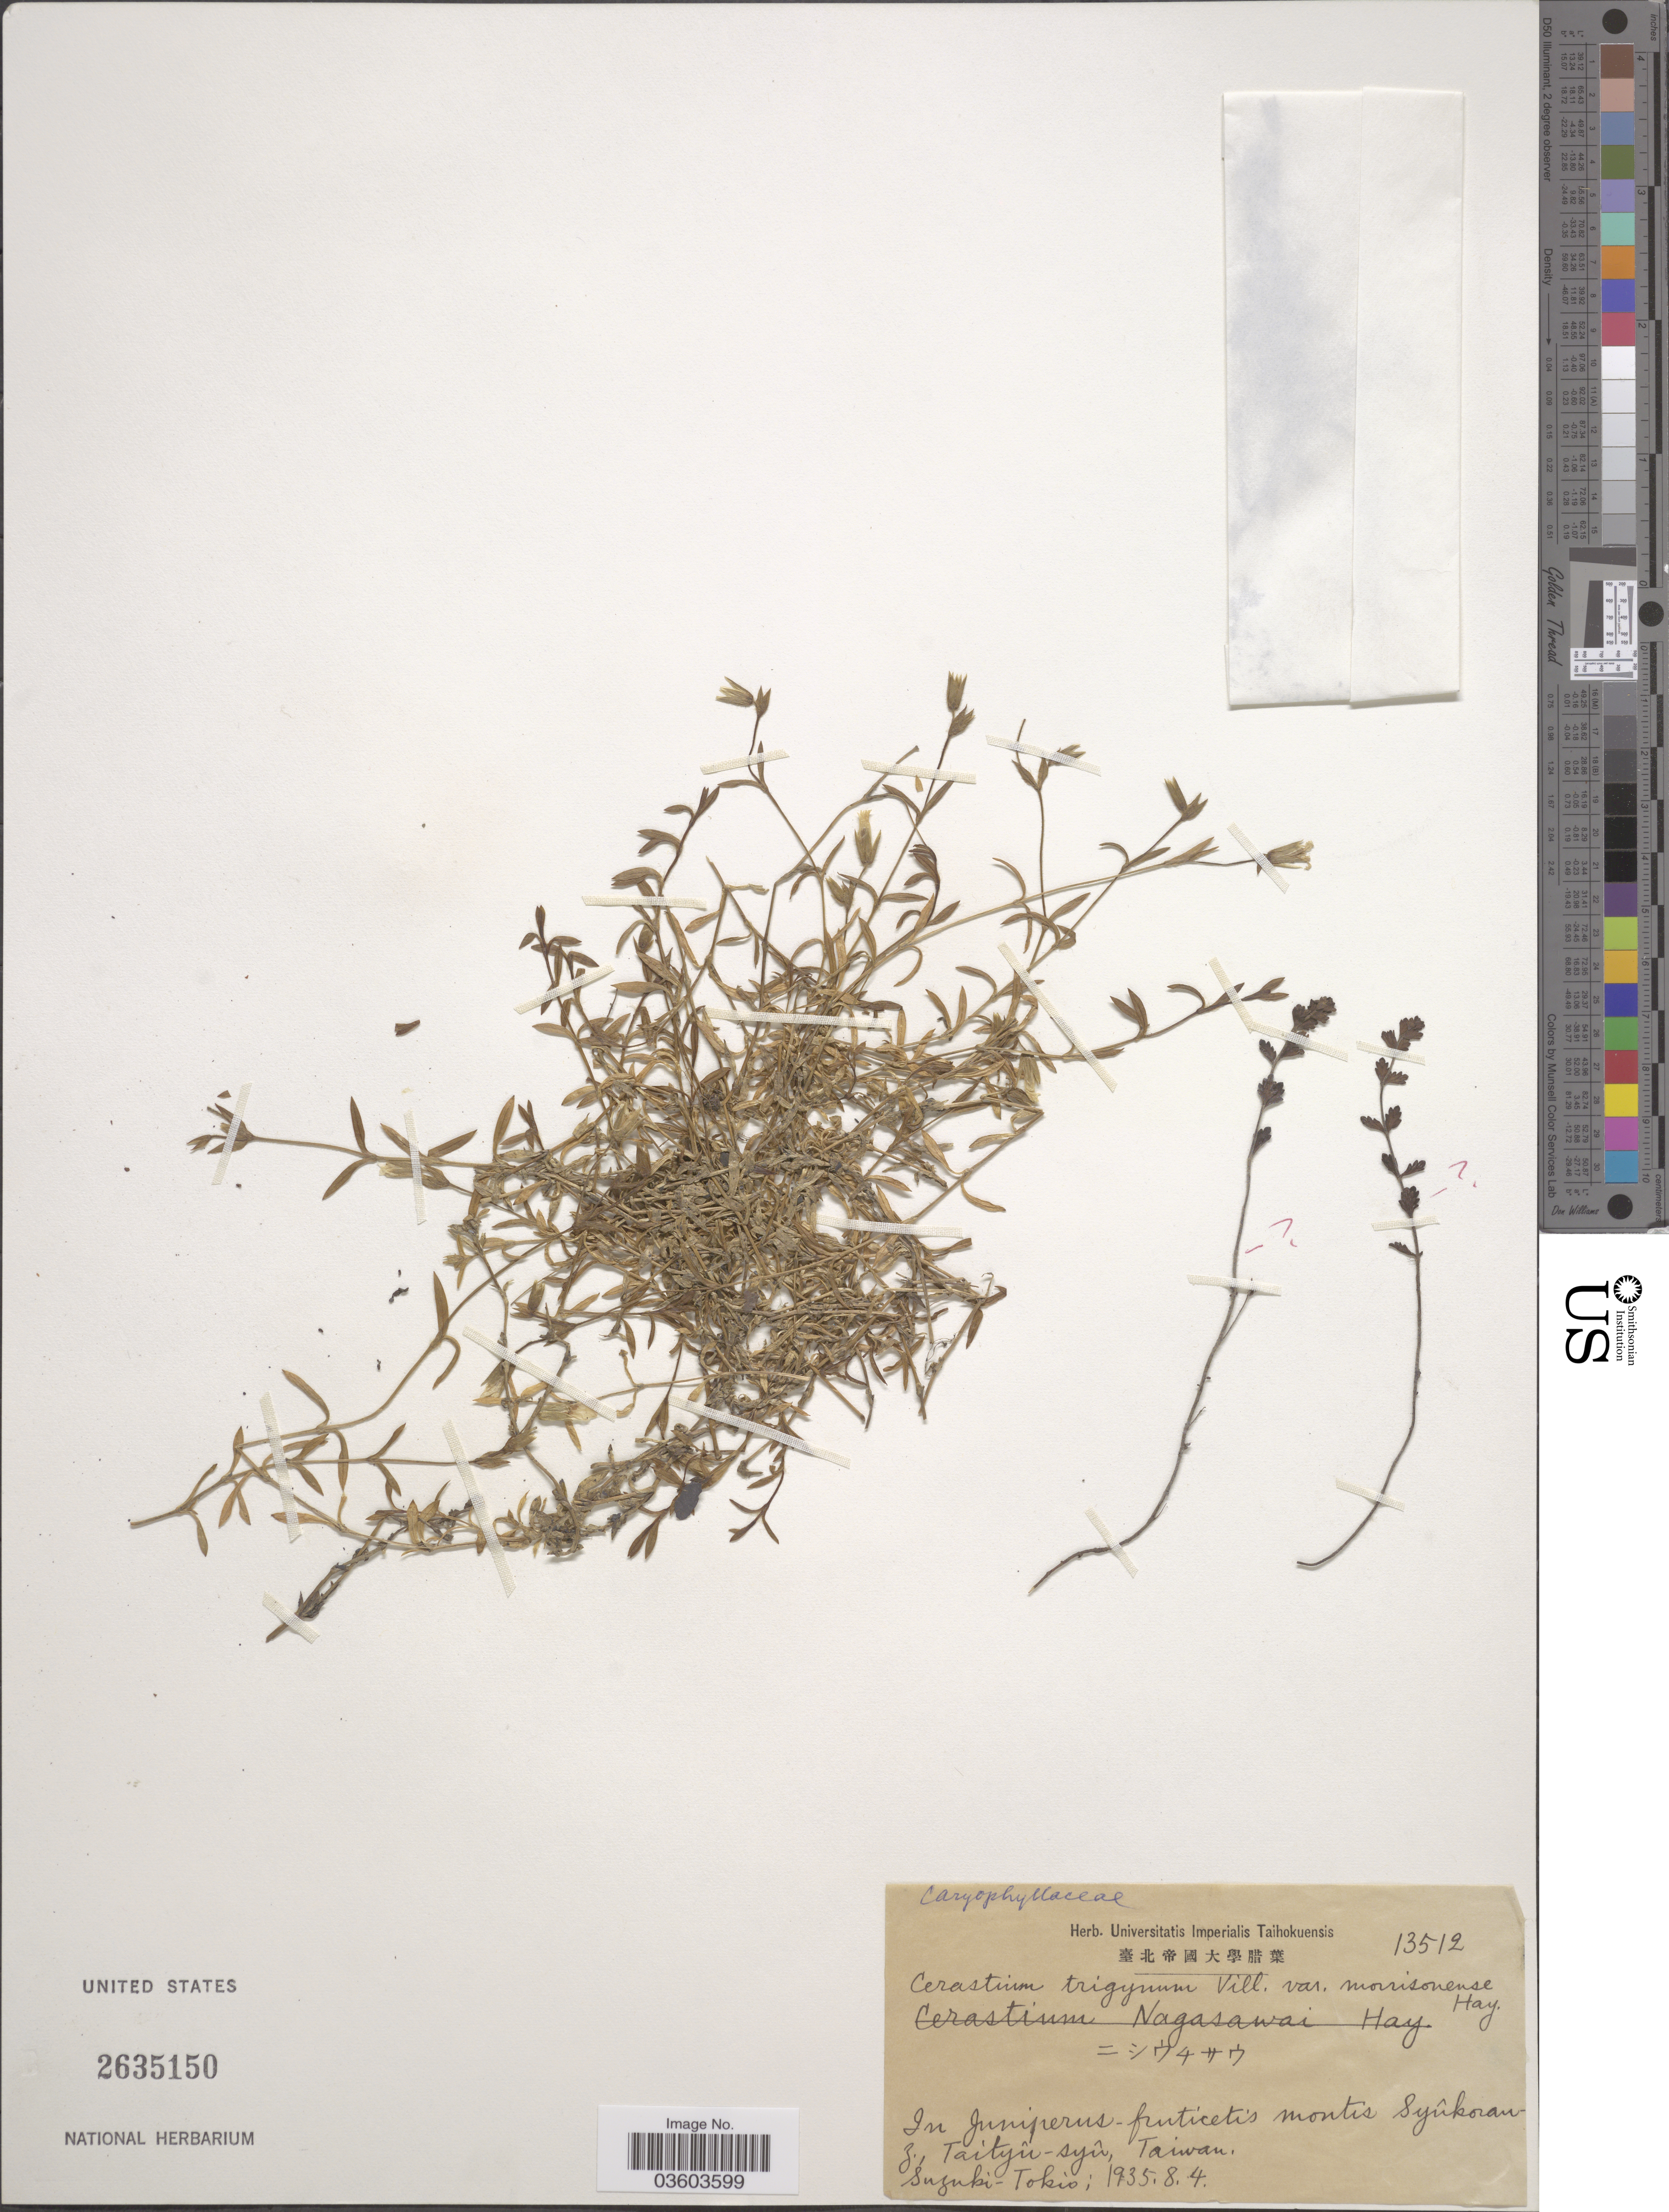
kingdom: Plantae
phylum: Tracheophyta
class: Magnoliopsida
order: Caryophyllales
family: Caryophyllaceae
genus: Cerastium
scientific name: Cerastium morrisonense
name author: Hayata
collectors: Suzuki-Tokio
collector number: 13512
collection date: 1935-08-04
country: Taiwan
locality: In juniperus - fruticetis montis Syûkoran-z., Taityû-syû.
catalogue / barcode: US 2635150